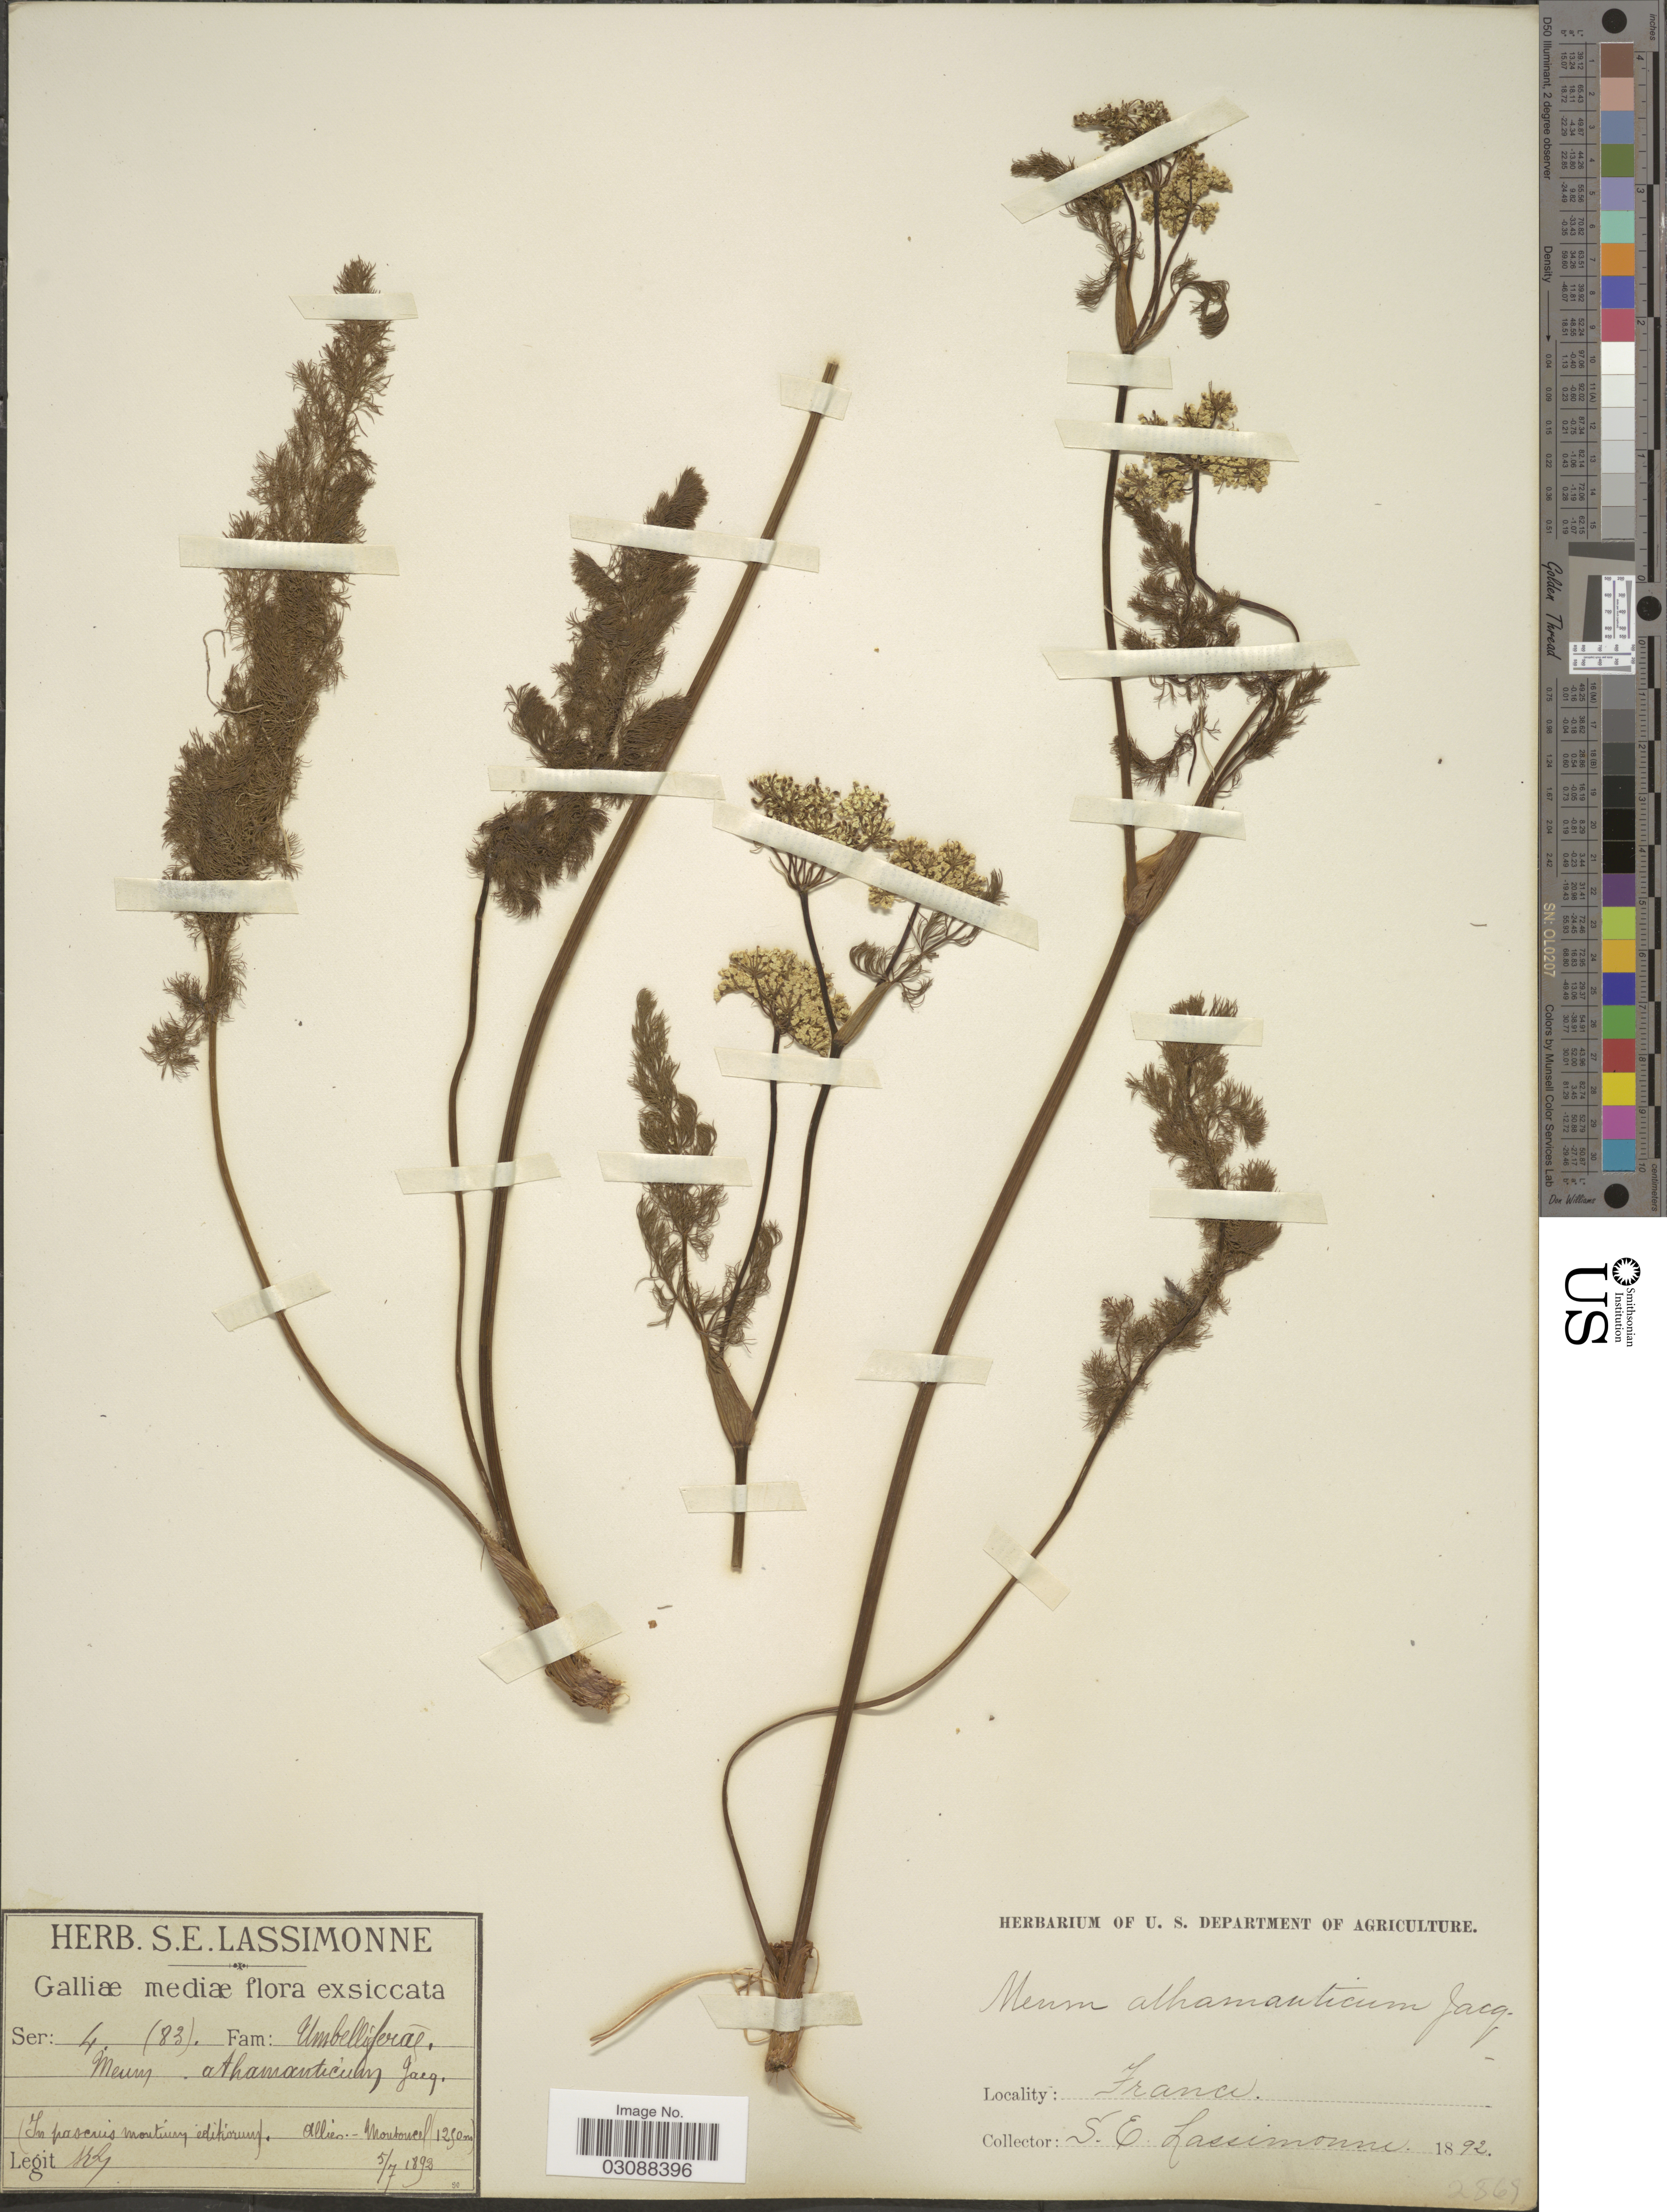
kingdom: Plantae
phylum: Tracheophyta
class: Magnoliopsida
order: Apiales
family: Apiaceae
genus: Meum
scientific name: Meum athamanticum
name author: Jacq.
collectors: S. Lassimonne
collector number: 4/83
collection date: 1892-07-05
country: France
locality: Galliæ mediæ. Allier-Montoncel.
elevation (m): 1250